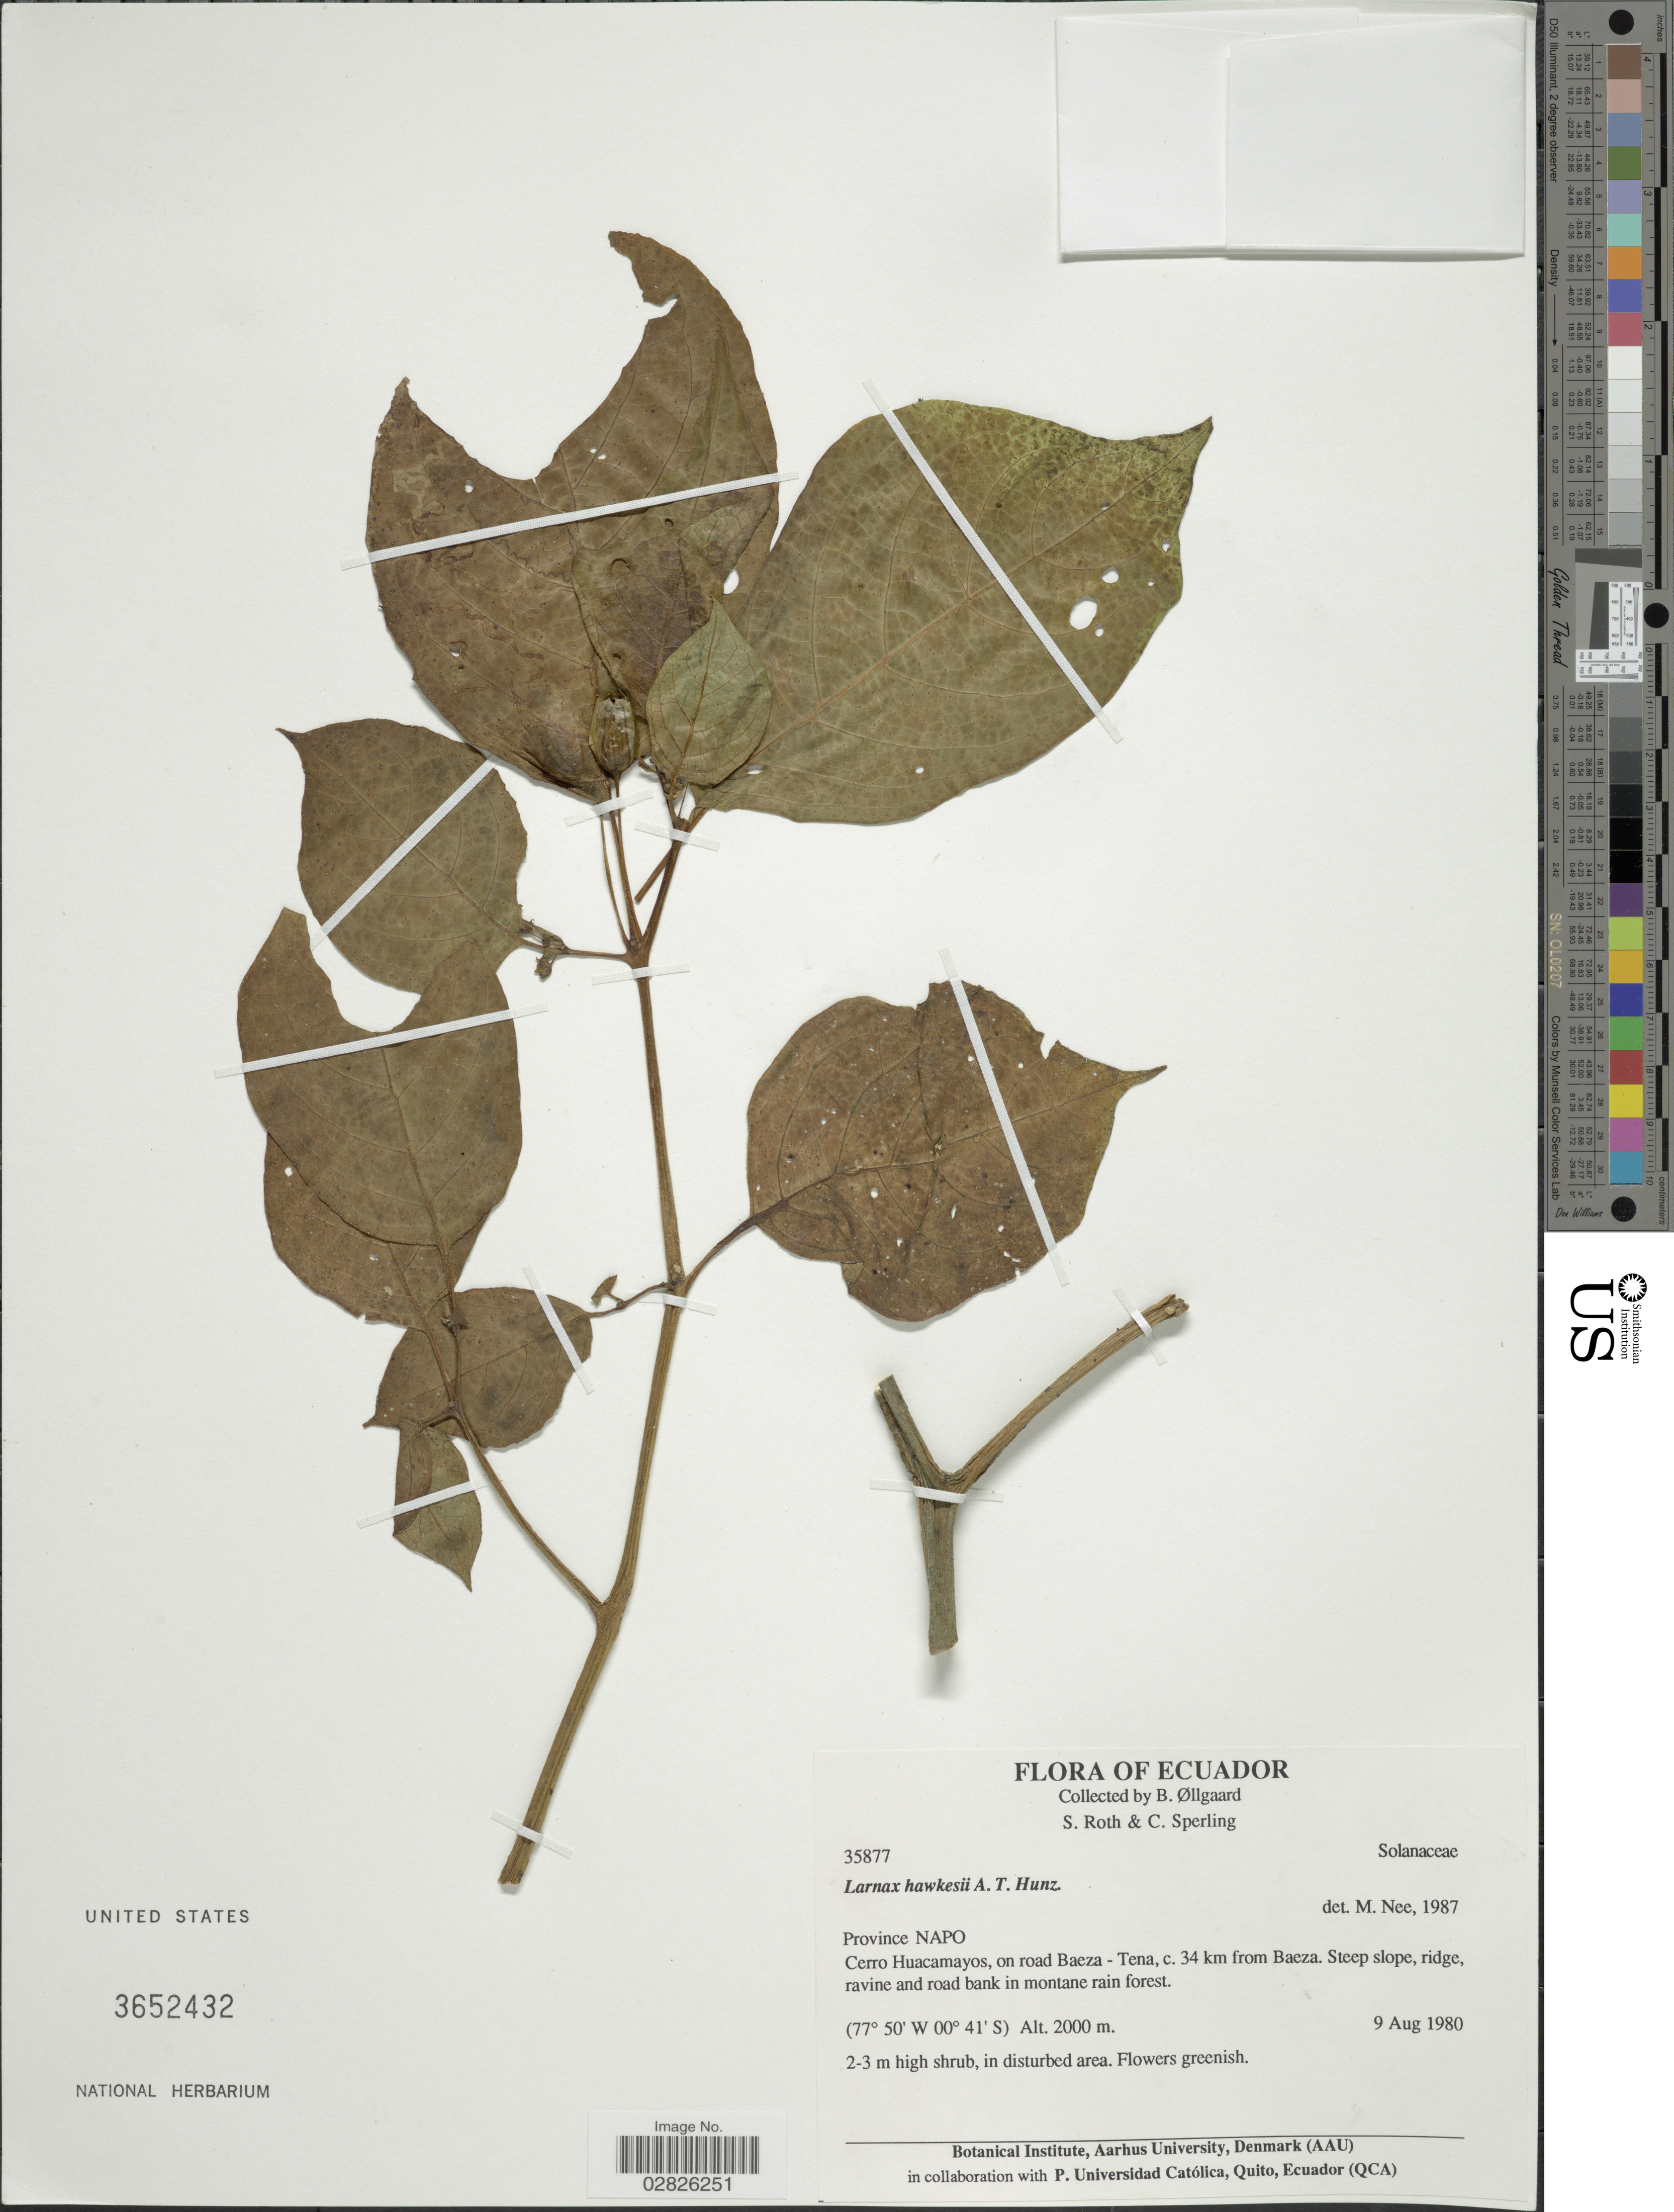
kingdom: Plantae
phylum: Tracheophyta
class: Magnoliopsida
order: Solanales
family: Solanaceae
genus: Larnax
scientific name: Larnax hawkesii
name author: Hunz.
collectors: B. Øllgaard, S. Roth & C. Sperling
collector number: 35877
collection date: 1980-08-09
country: Ecuador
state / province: Napo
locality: Province Napo. Cerro Huacamayos, on road Baeza - Tena, c. 34 km from Baeza.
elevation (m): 2000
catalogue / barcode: US 3652432